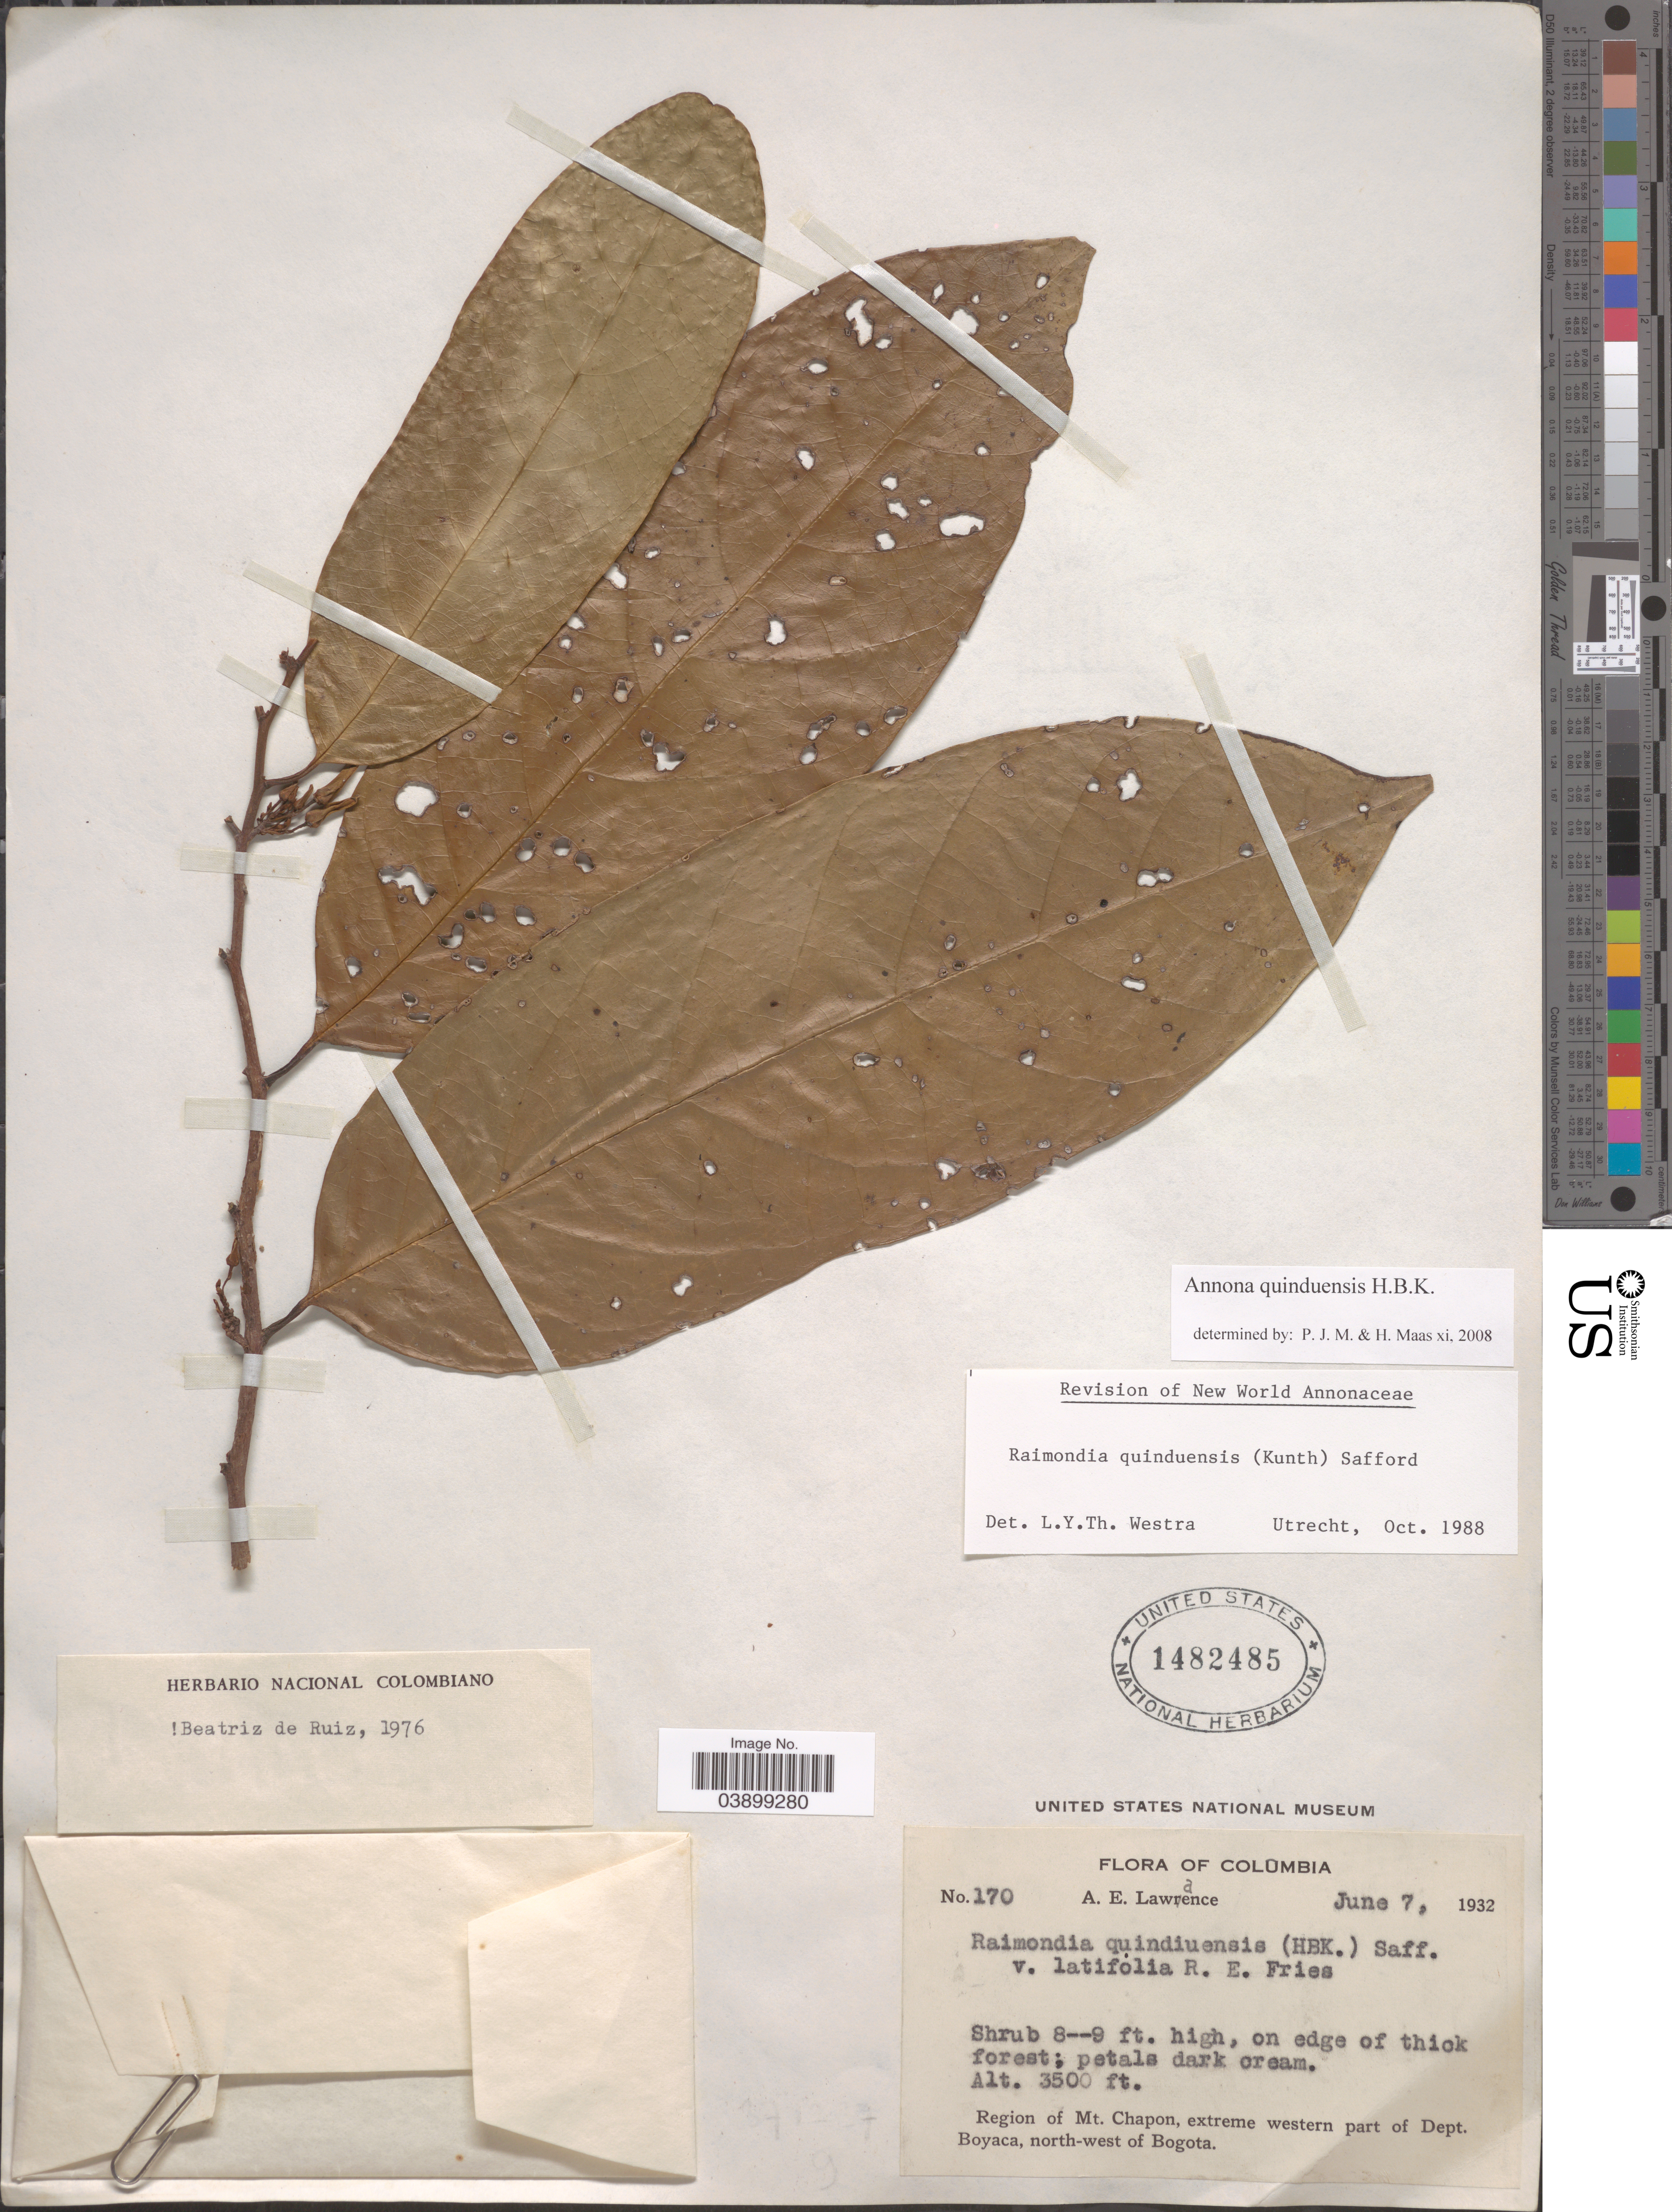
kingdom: Plantae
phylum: Tracheophyta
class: Magnoliopsida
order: Magnoliales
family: Annonaceae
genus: Annona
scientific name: Annona quinduensis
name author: Kunth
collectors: A. Lawrance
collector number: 170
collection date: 1932-06-07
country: Colombia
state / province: Boyacá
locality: Region of Mt. Chapon, extreme western part of Dept. Boyaca, north-west of Bogota.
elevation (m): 1067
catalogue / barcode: US 1482485